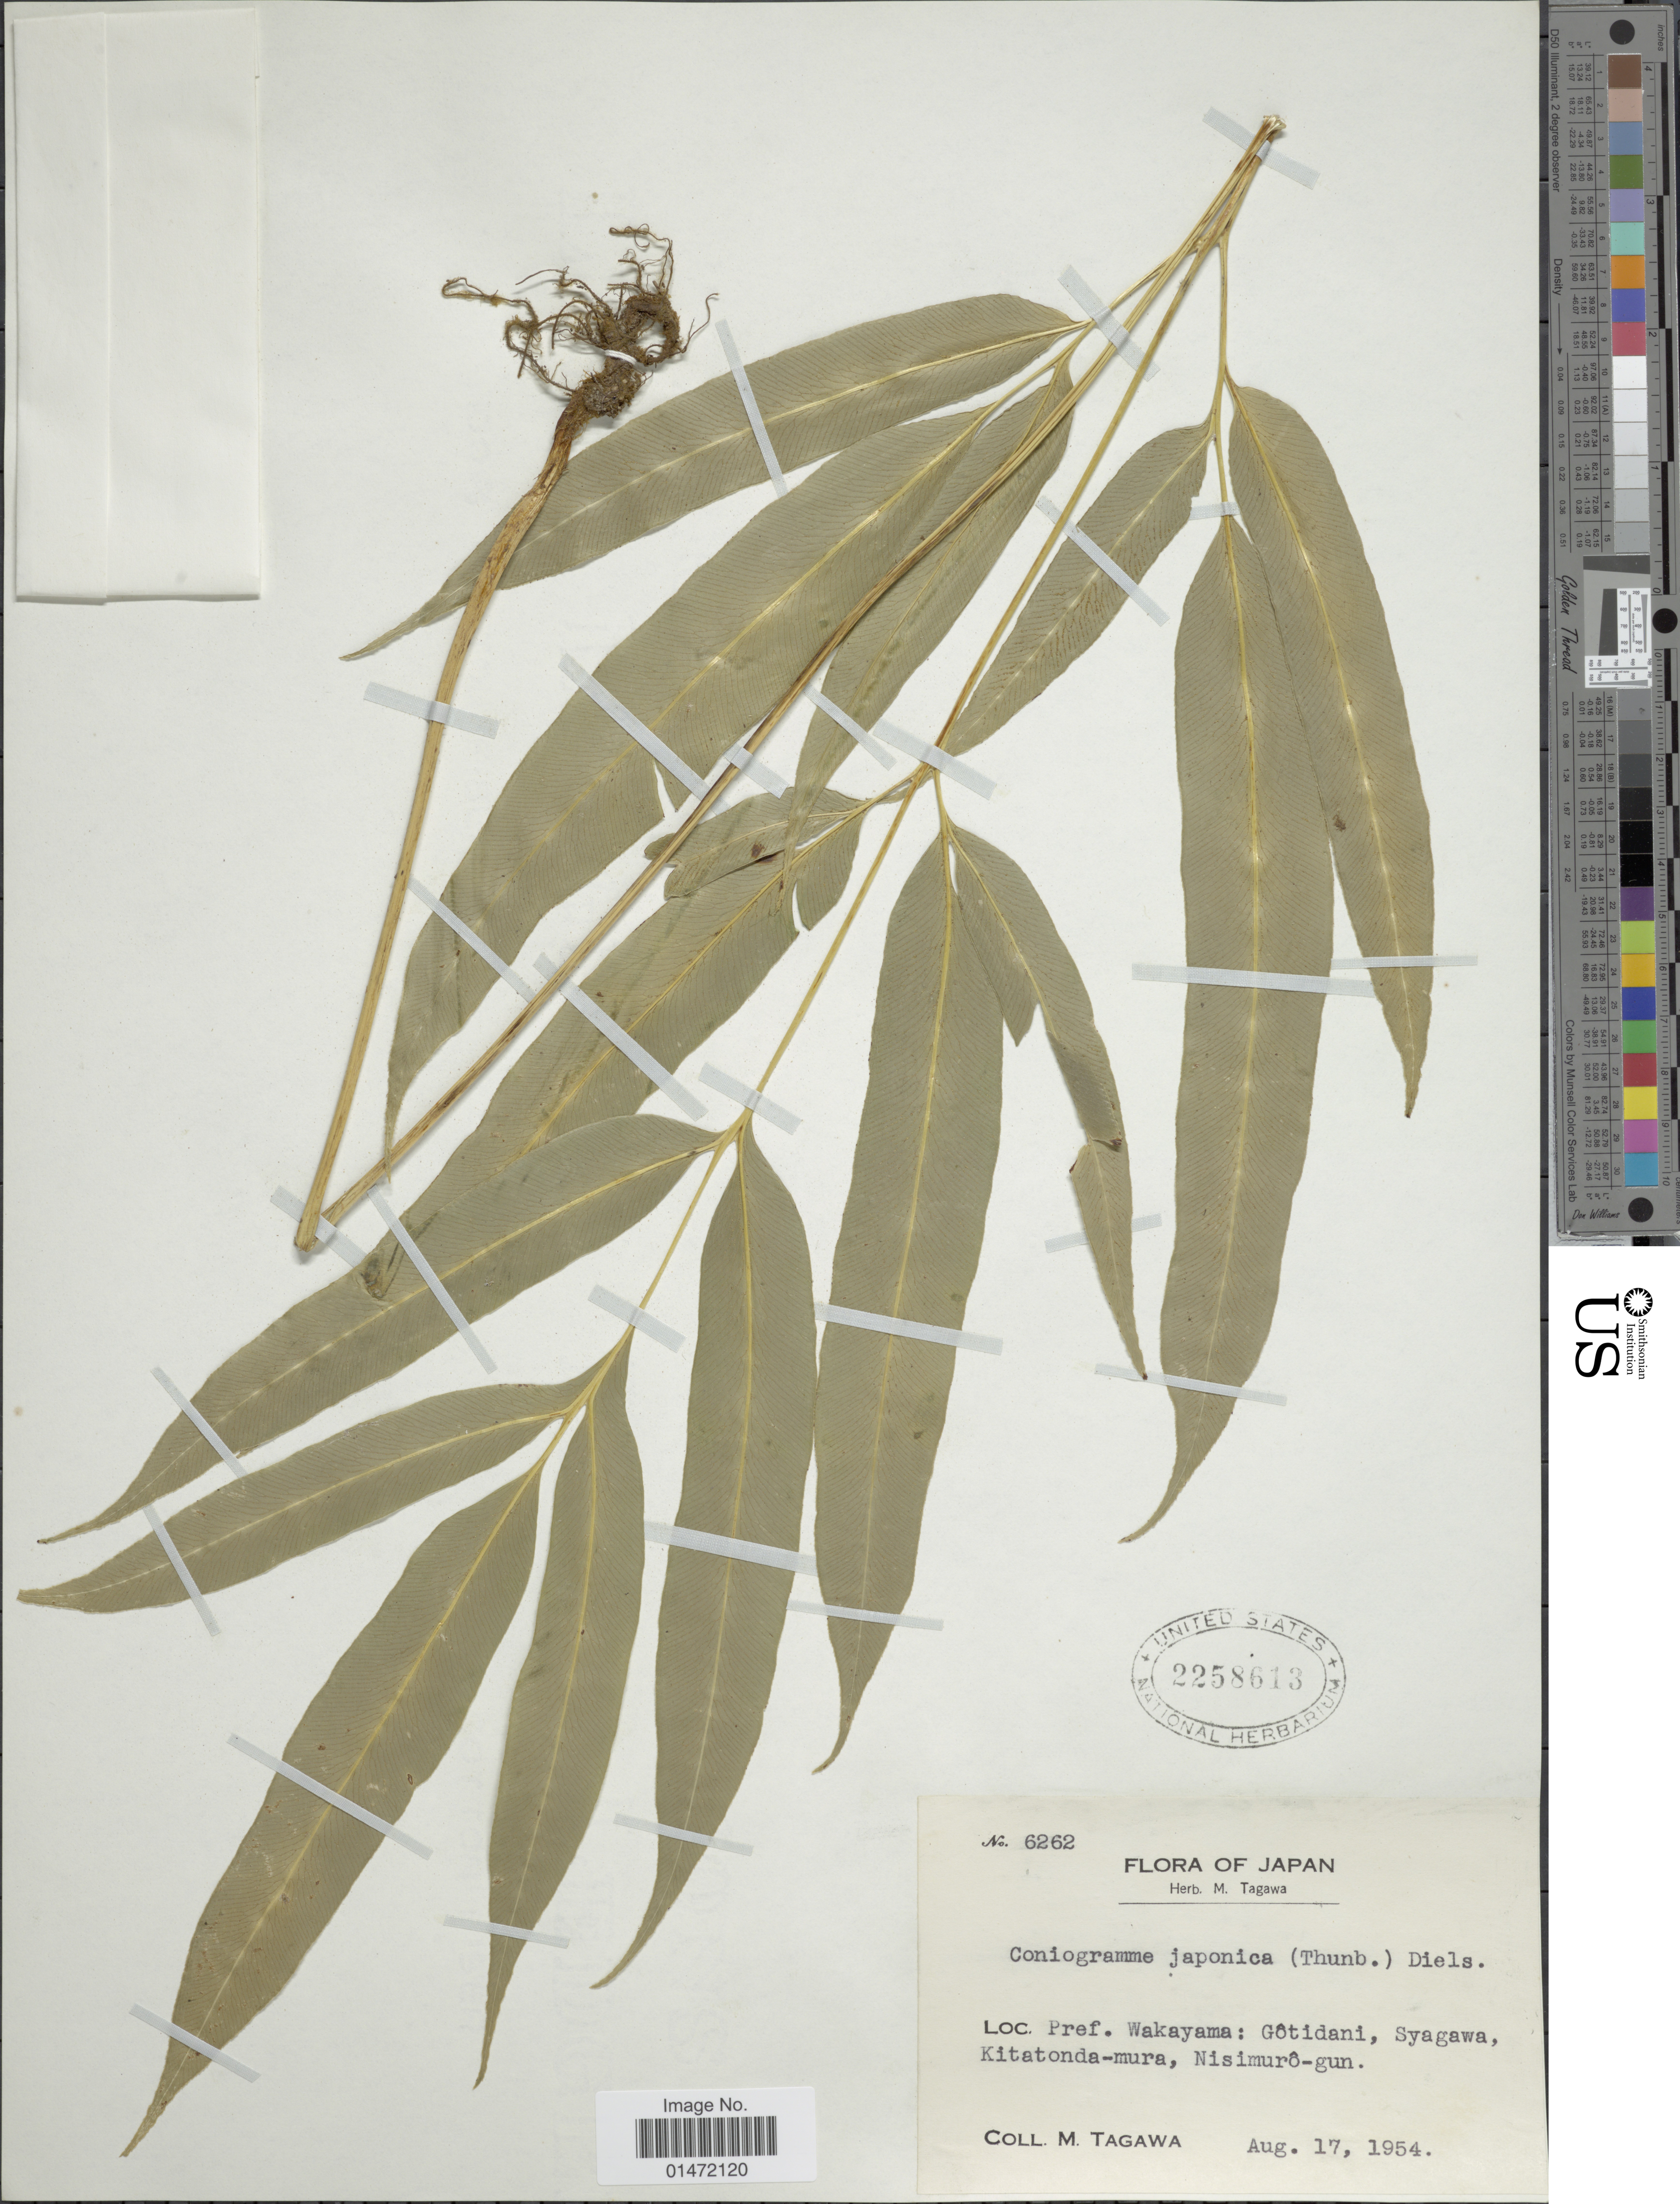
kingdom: Plantae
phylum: Tracheophyta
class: Polypodiopsida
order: Polypodiales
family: Pteridaceae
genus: Coniogramme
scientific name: Coniogramme japonica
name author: (Thunb. ex Murray) Diels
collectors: M. Tagawa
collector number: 6262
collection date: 1954-08-17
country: Japan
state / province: Wakayama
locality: Gôtidani, Swyagawa, Kitatonda-mura, Nisimurô-gun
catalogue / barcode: US 2258613